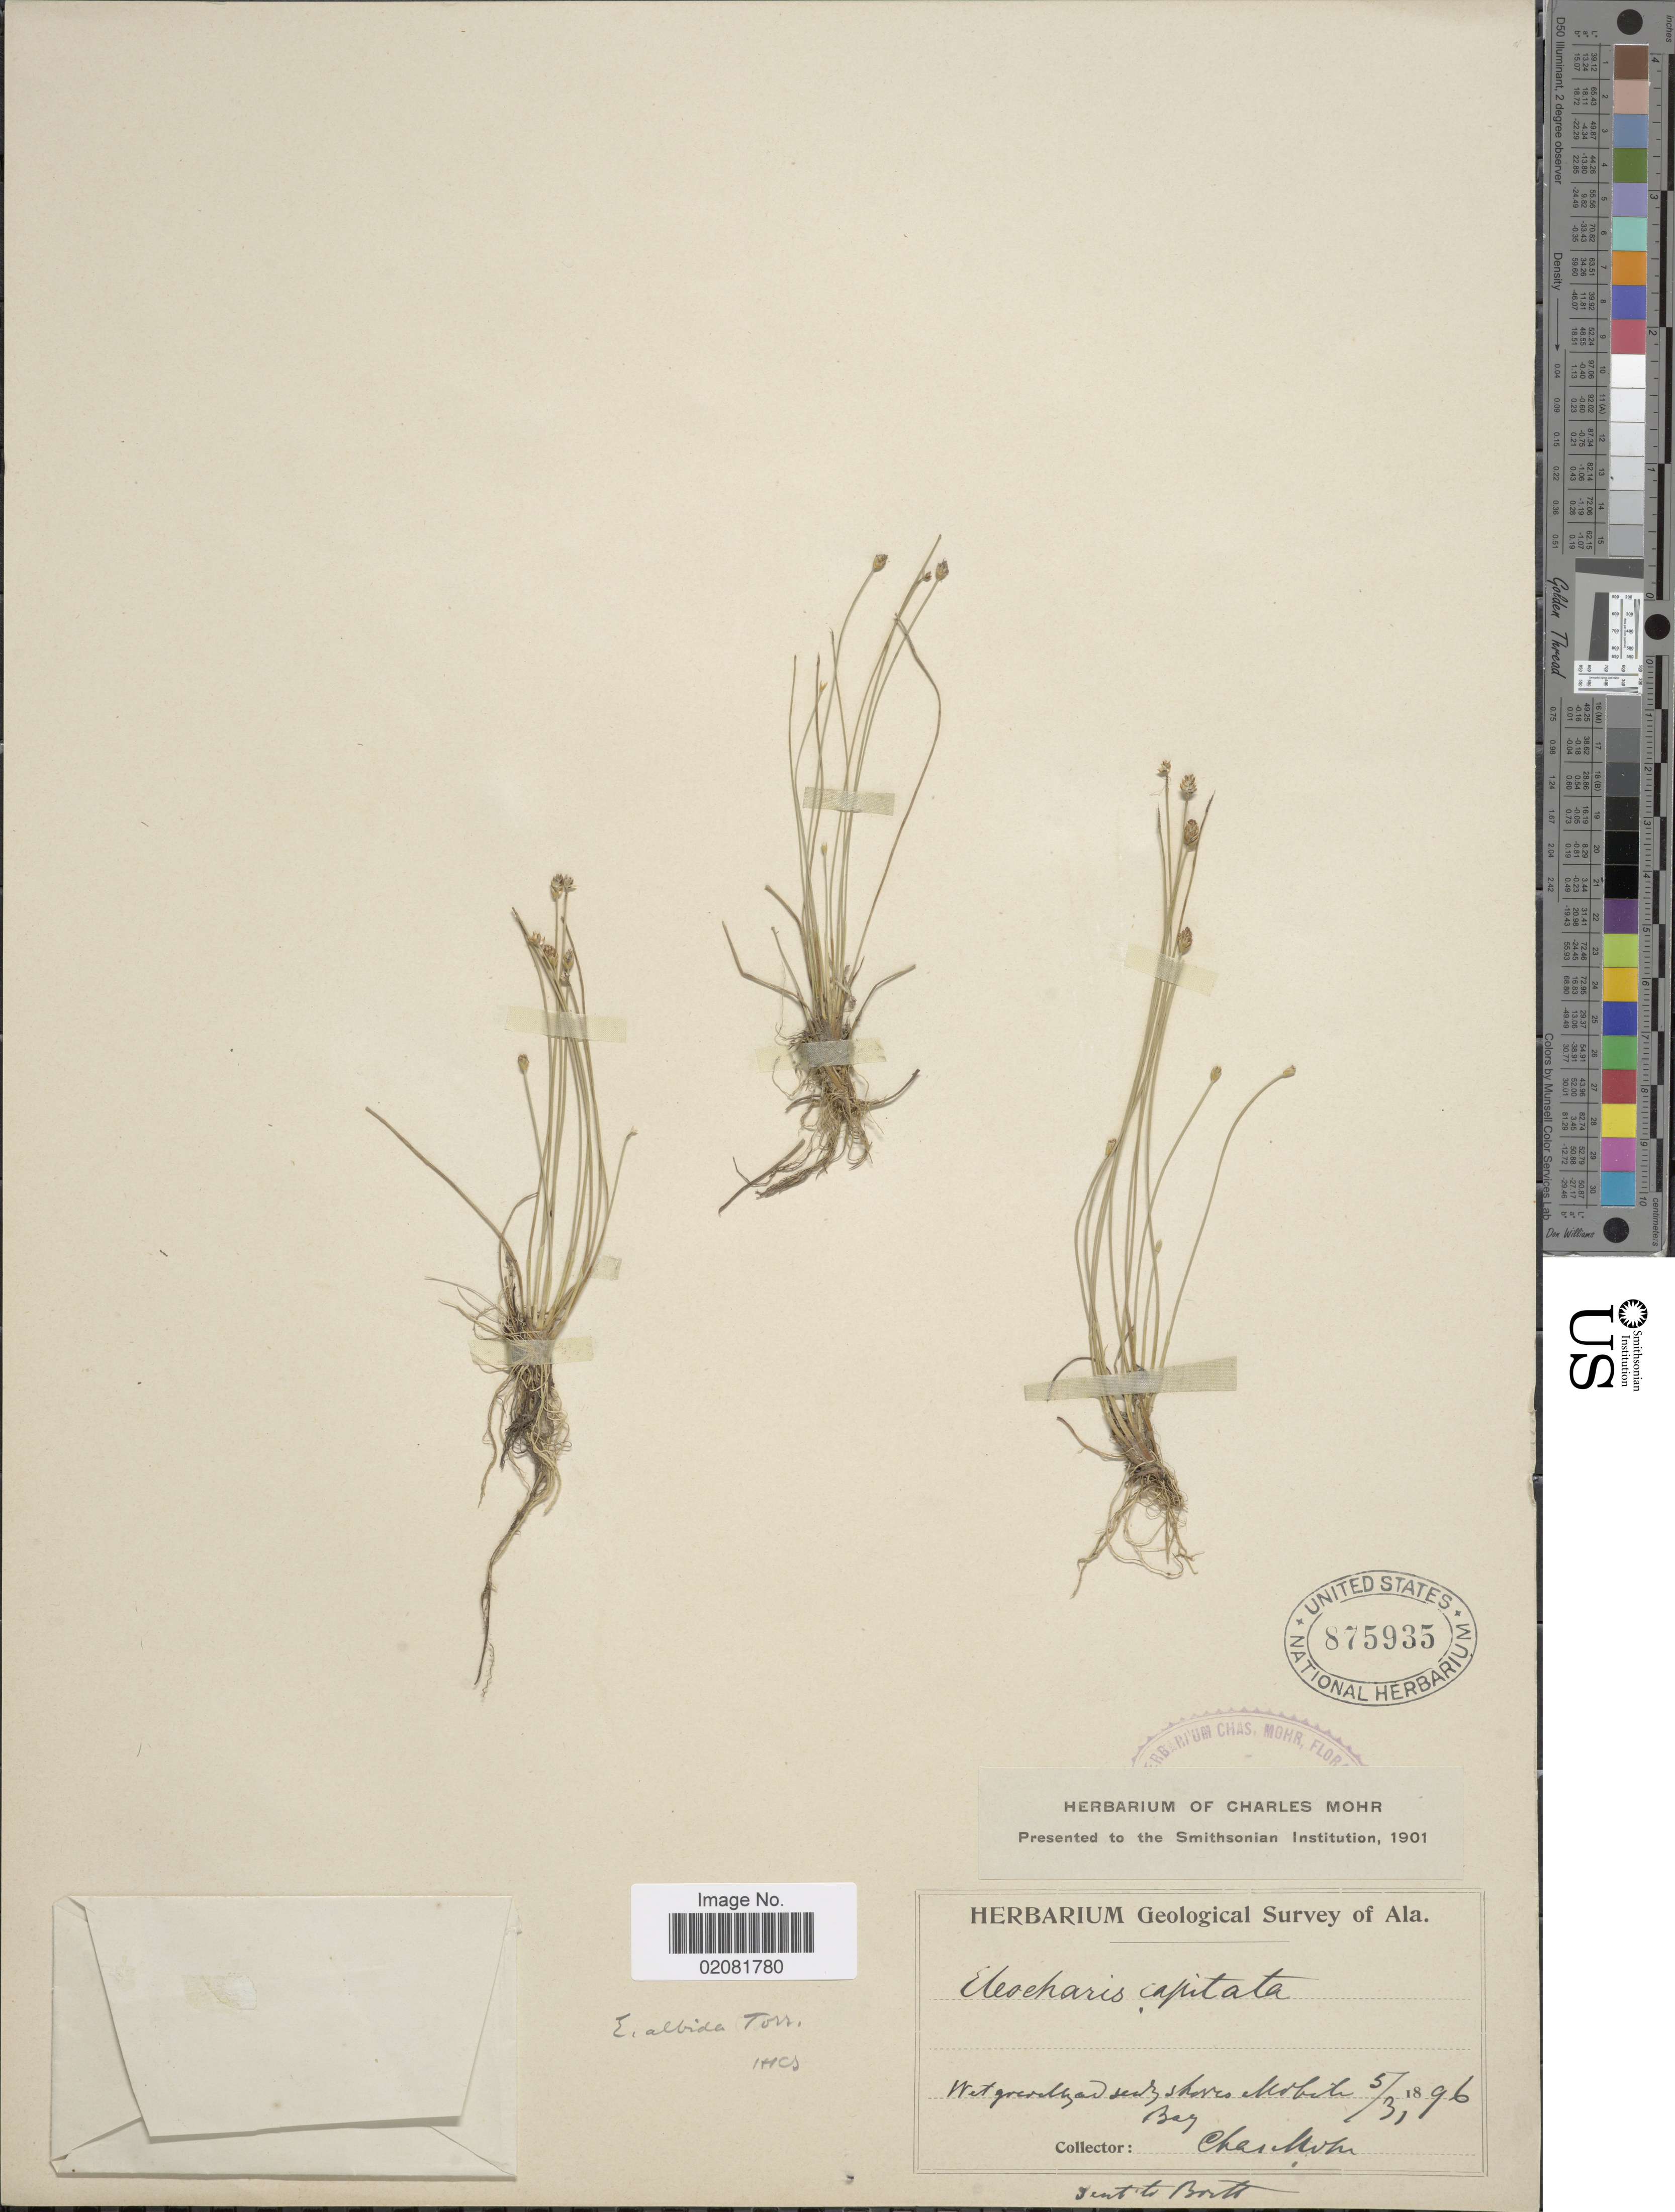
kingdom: Plantae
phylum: Tracheophyta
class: Liliopsida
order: Poales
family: Cyperaceae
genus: Eleocharis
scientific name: Eleocharis albida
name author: Torr.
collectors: C. T. Mohr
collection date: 1896-05-31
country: United States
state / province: Alabama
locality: Mobile Bay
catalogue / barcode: US 875935